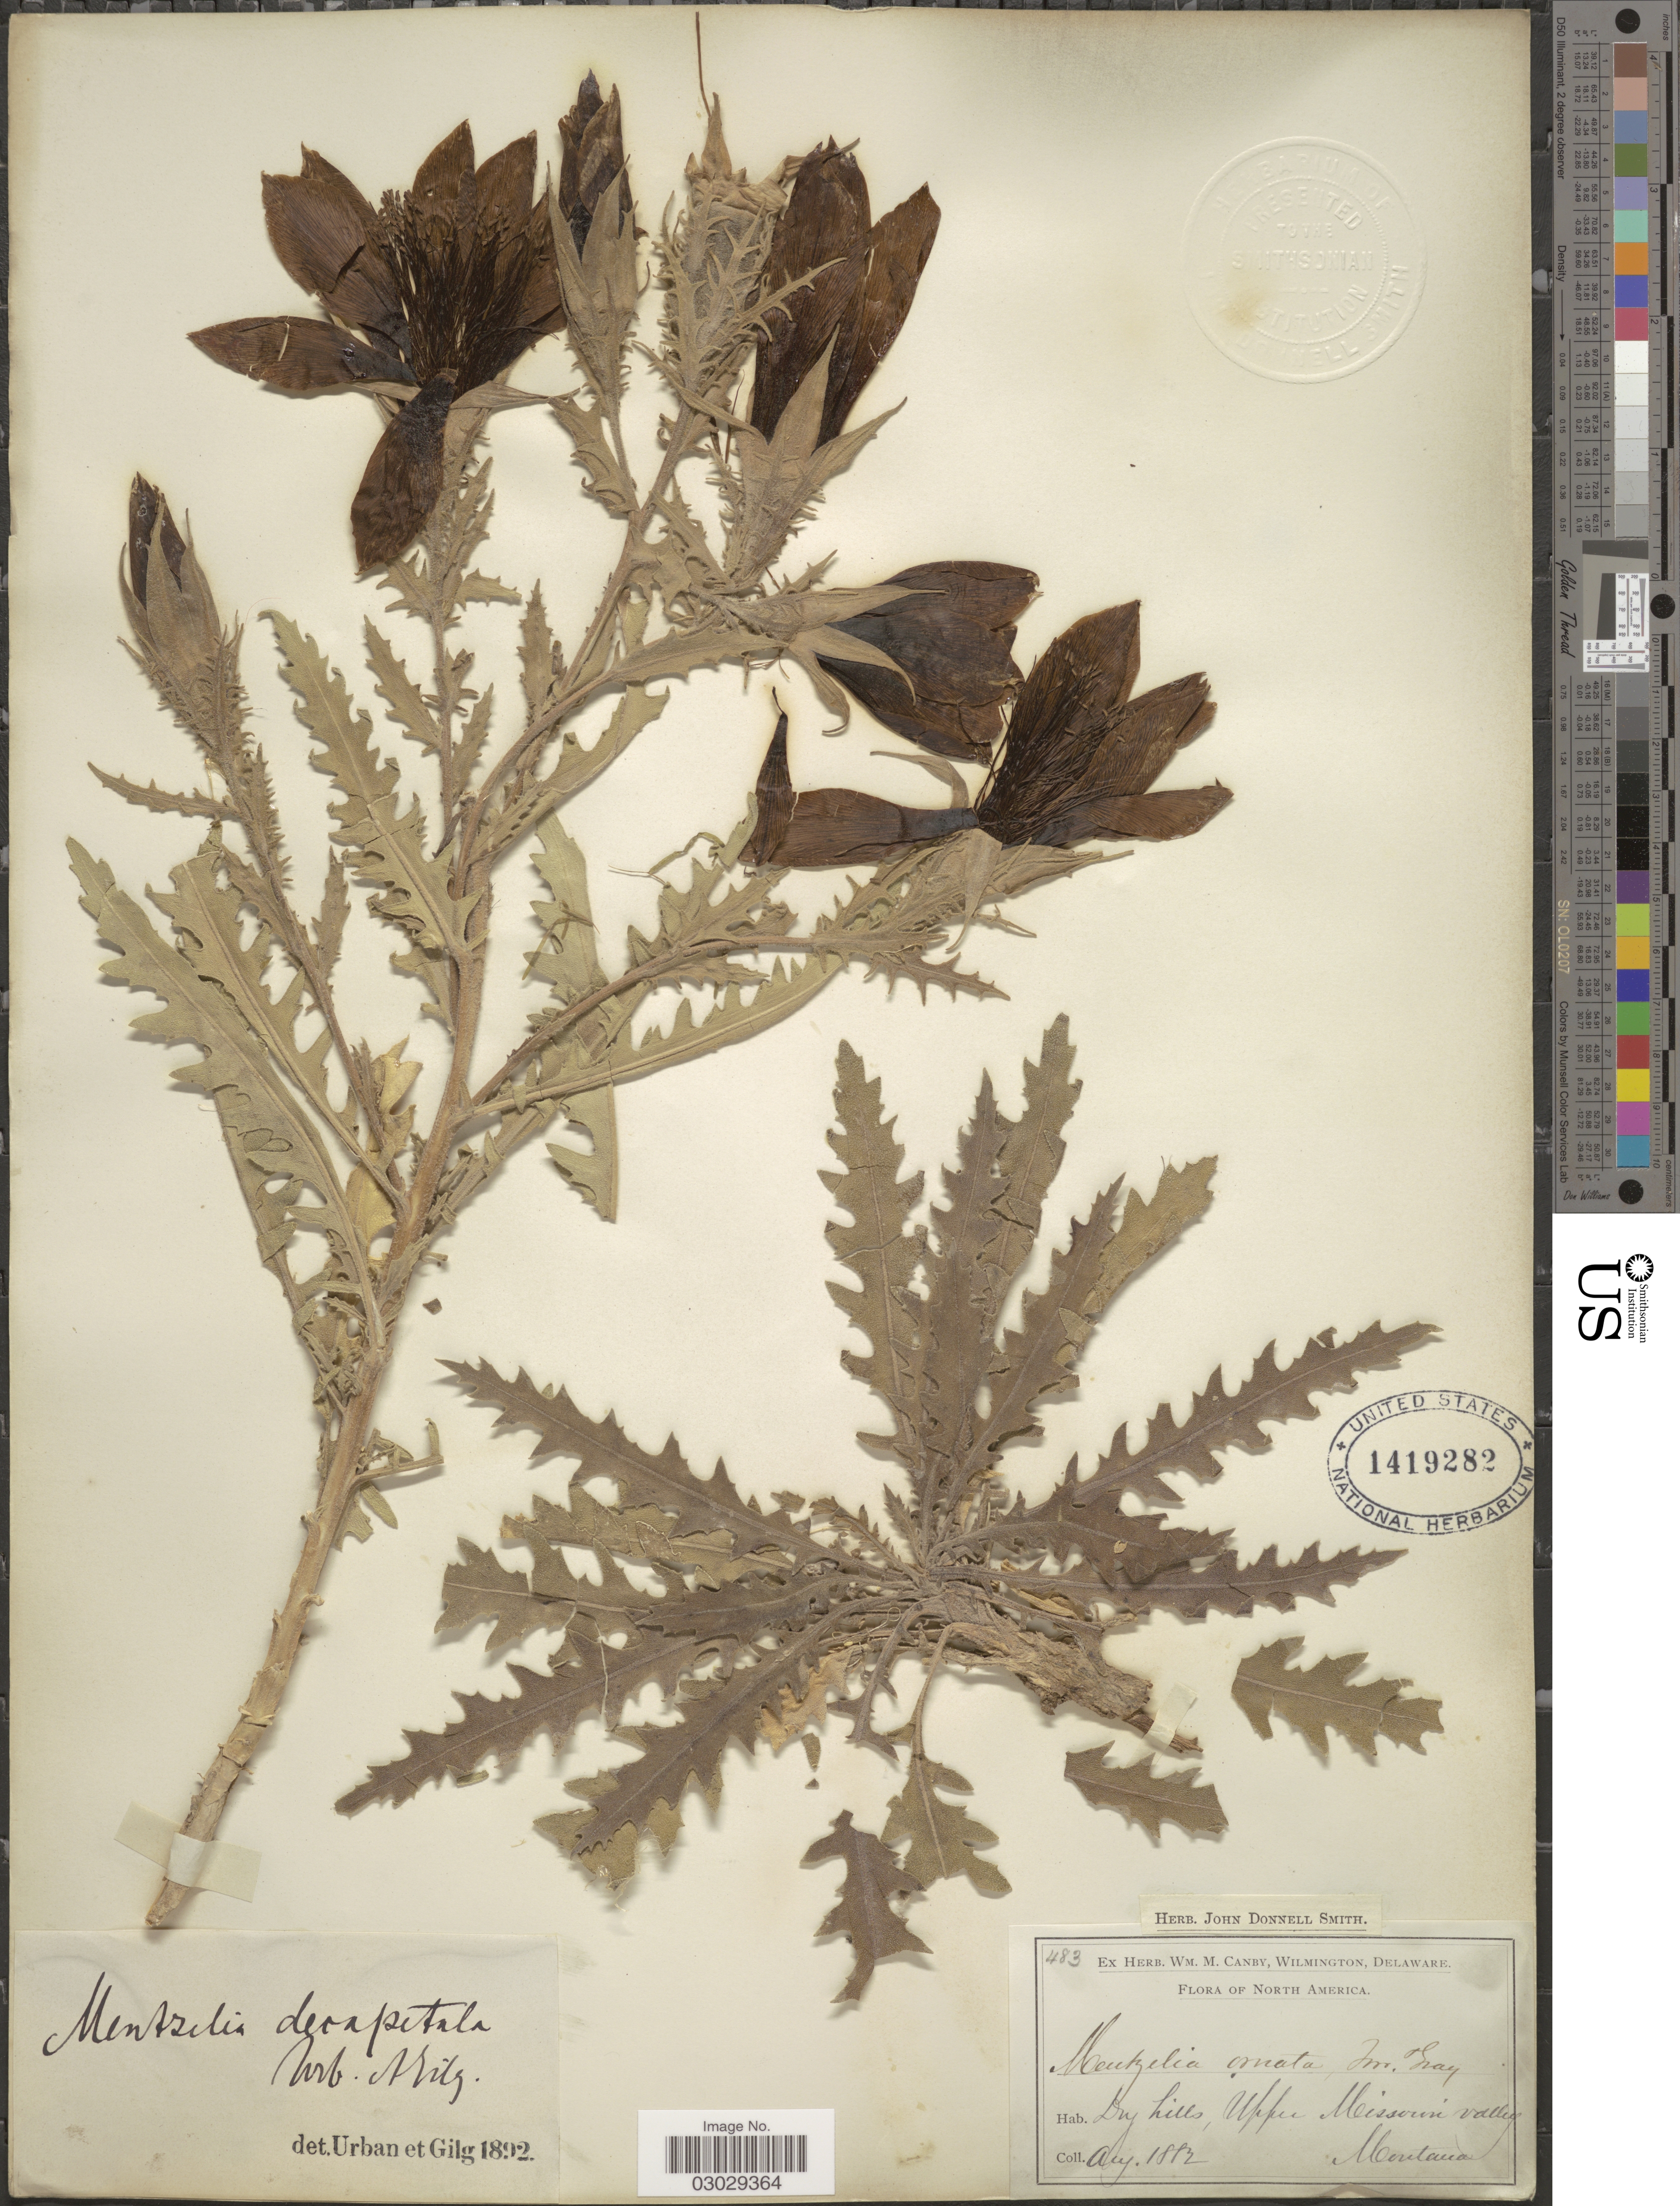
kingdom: Plantae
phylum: Tracheophyta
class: Magnoliopsida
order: Cornales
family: Loasaceae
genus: Mentzelia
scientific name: Mentzelia decapetala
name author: (Sims) Urb.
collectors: ex herb. W.M. Canby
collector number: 483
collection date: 1882-08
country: United States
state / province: Montana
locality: Dry hills, Upper Missouri valley.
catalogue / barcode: US 1419282